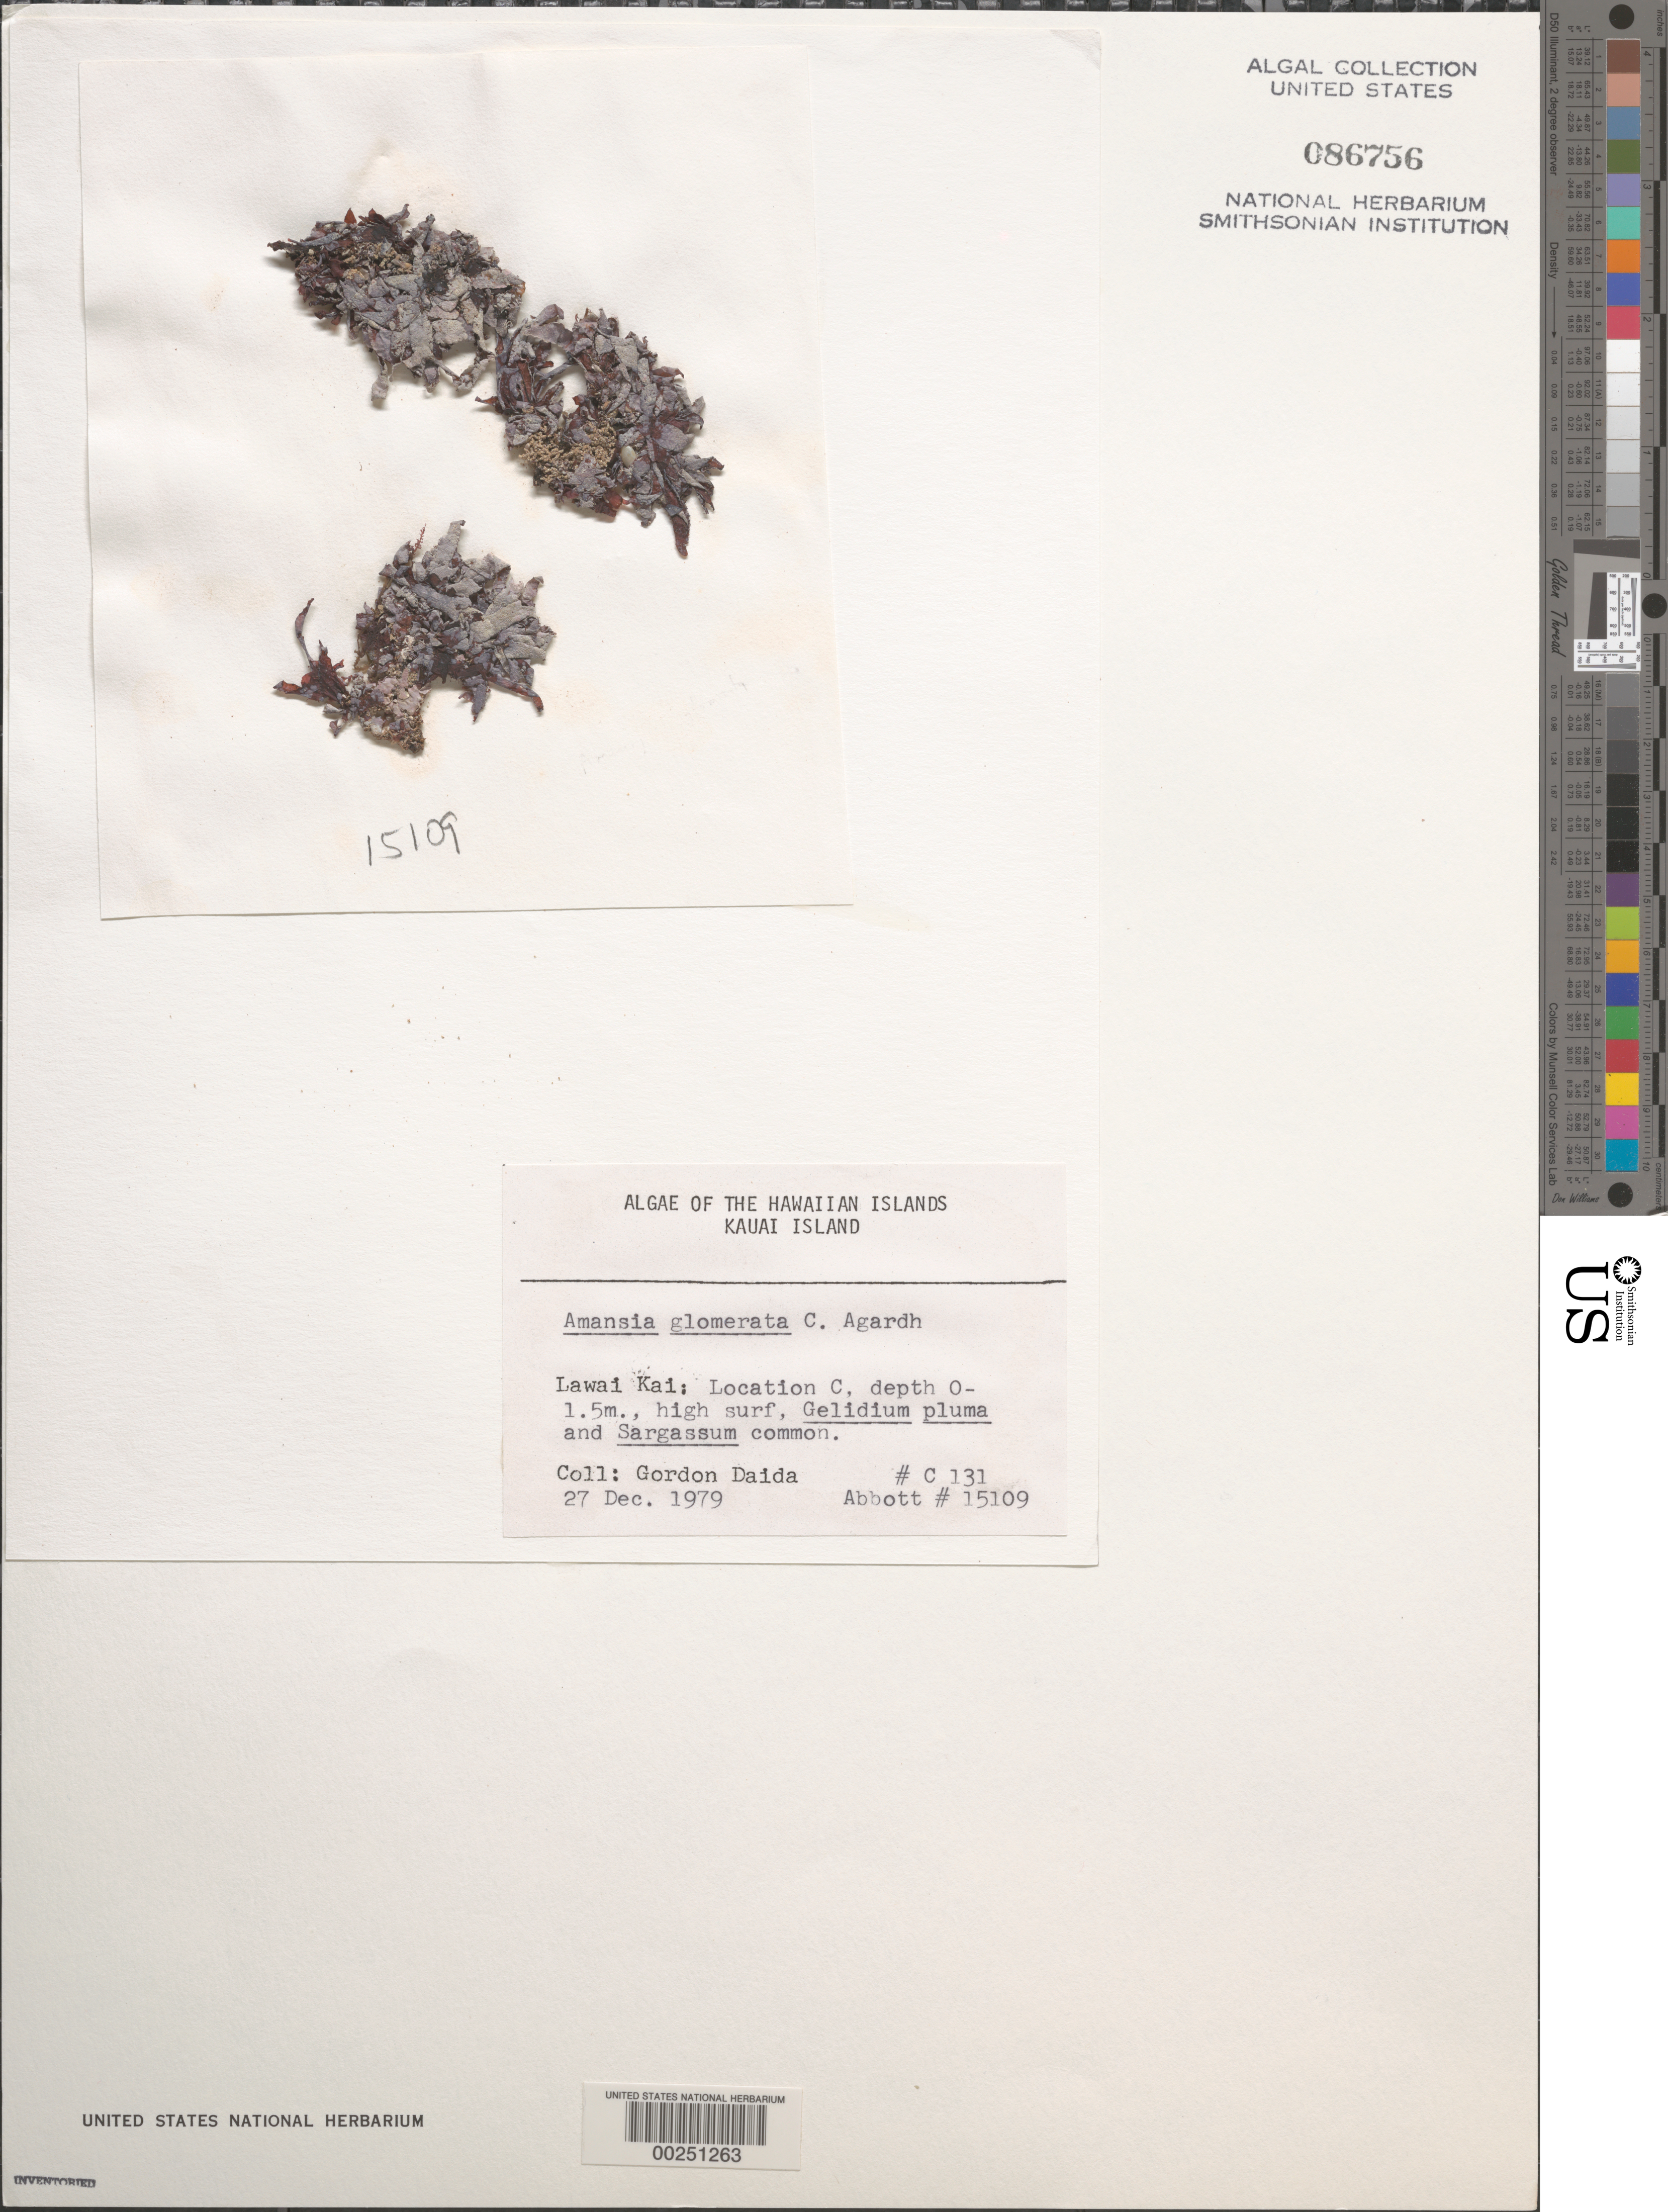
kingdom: Plantae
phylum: Rhodophyta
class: Florideophyceae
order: Ceramiales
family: Rhodomelaceae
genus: Amansia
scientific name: Amansia glomerata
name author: C. Agardh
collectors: G. Daida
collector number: C131 & IAA 15109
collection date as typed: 27 Dec 1979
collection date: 1979-12-27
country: United States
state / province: Hawaii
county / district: Kauai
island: Kaua'i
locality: Lawai Kai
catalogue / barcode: US 86756